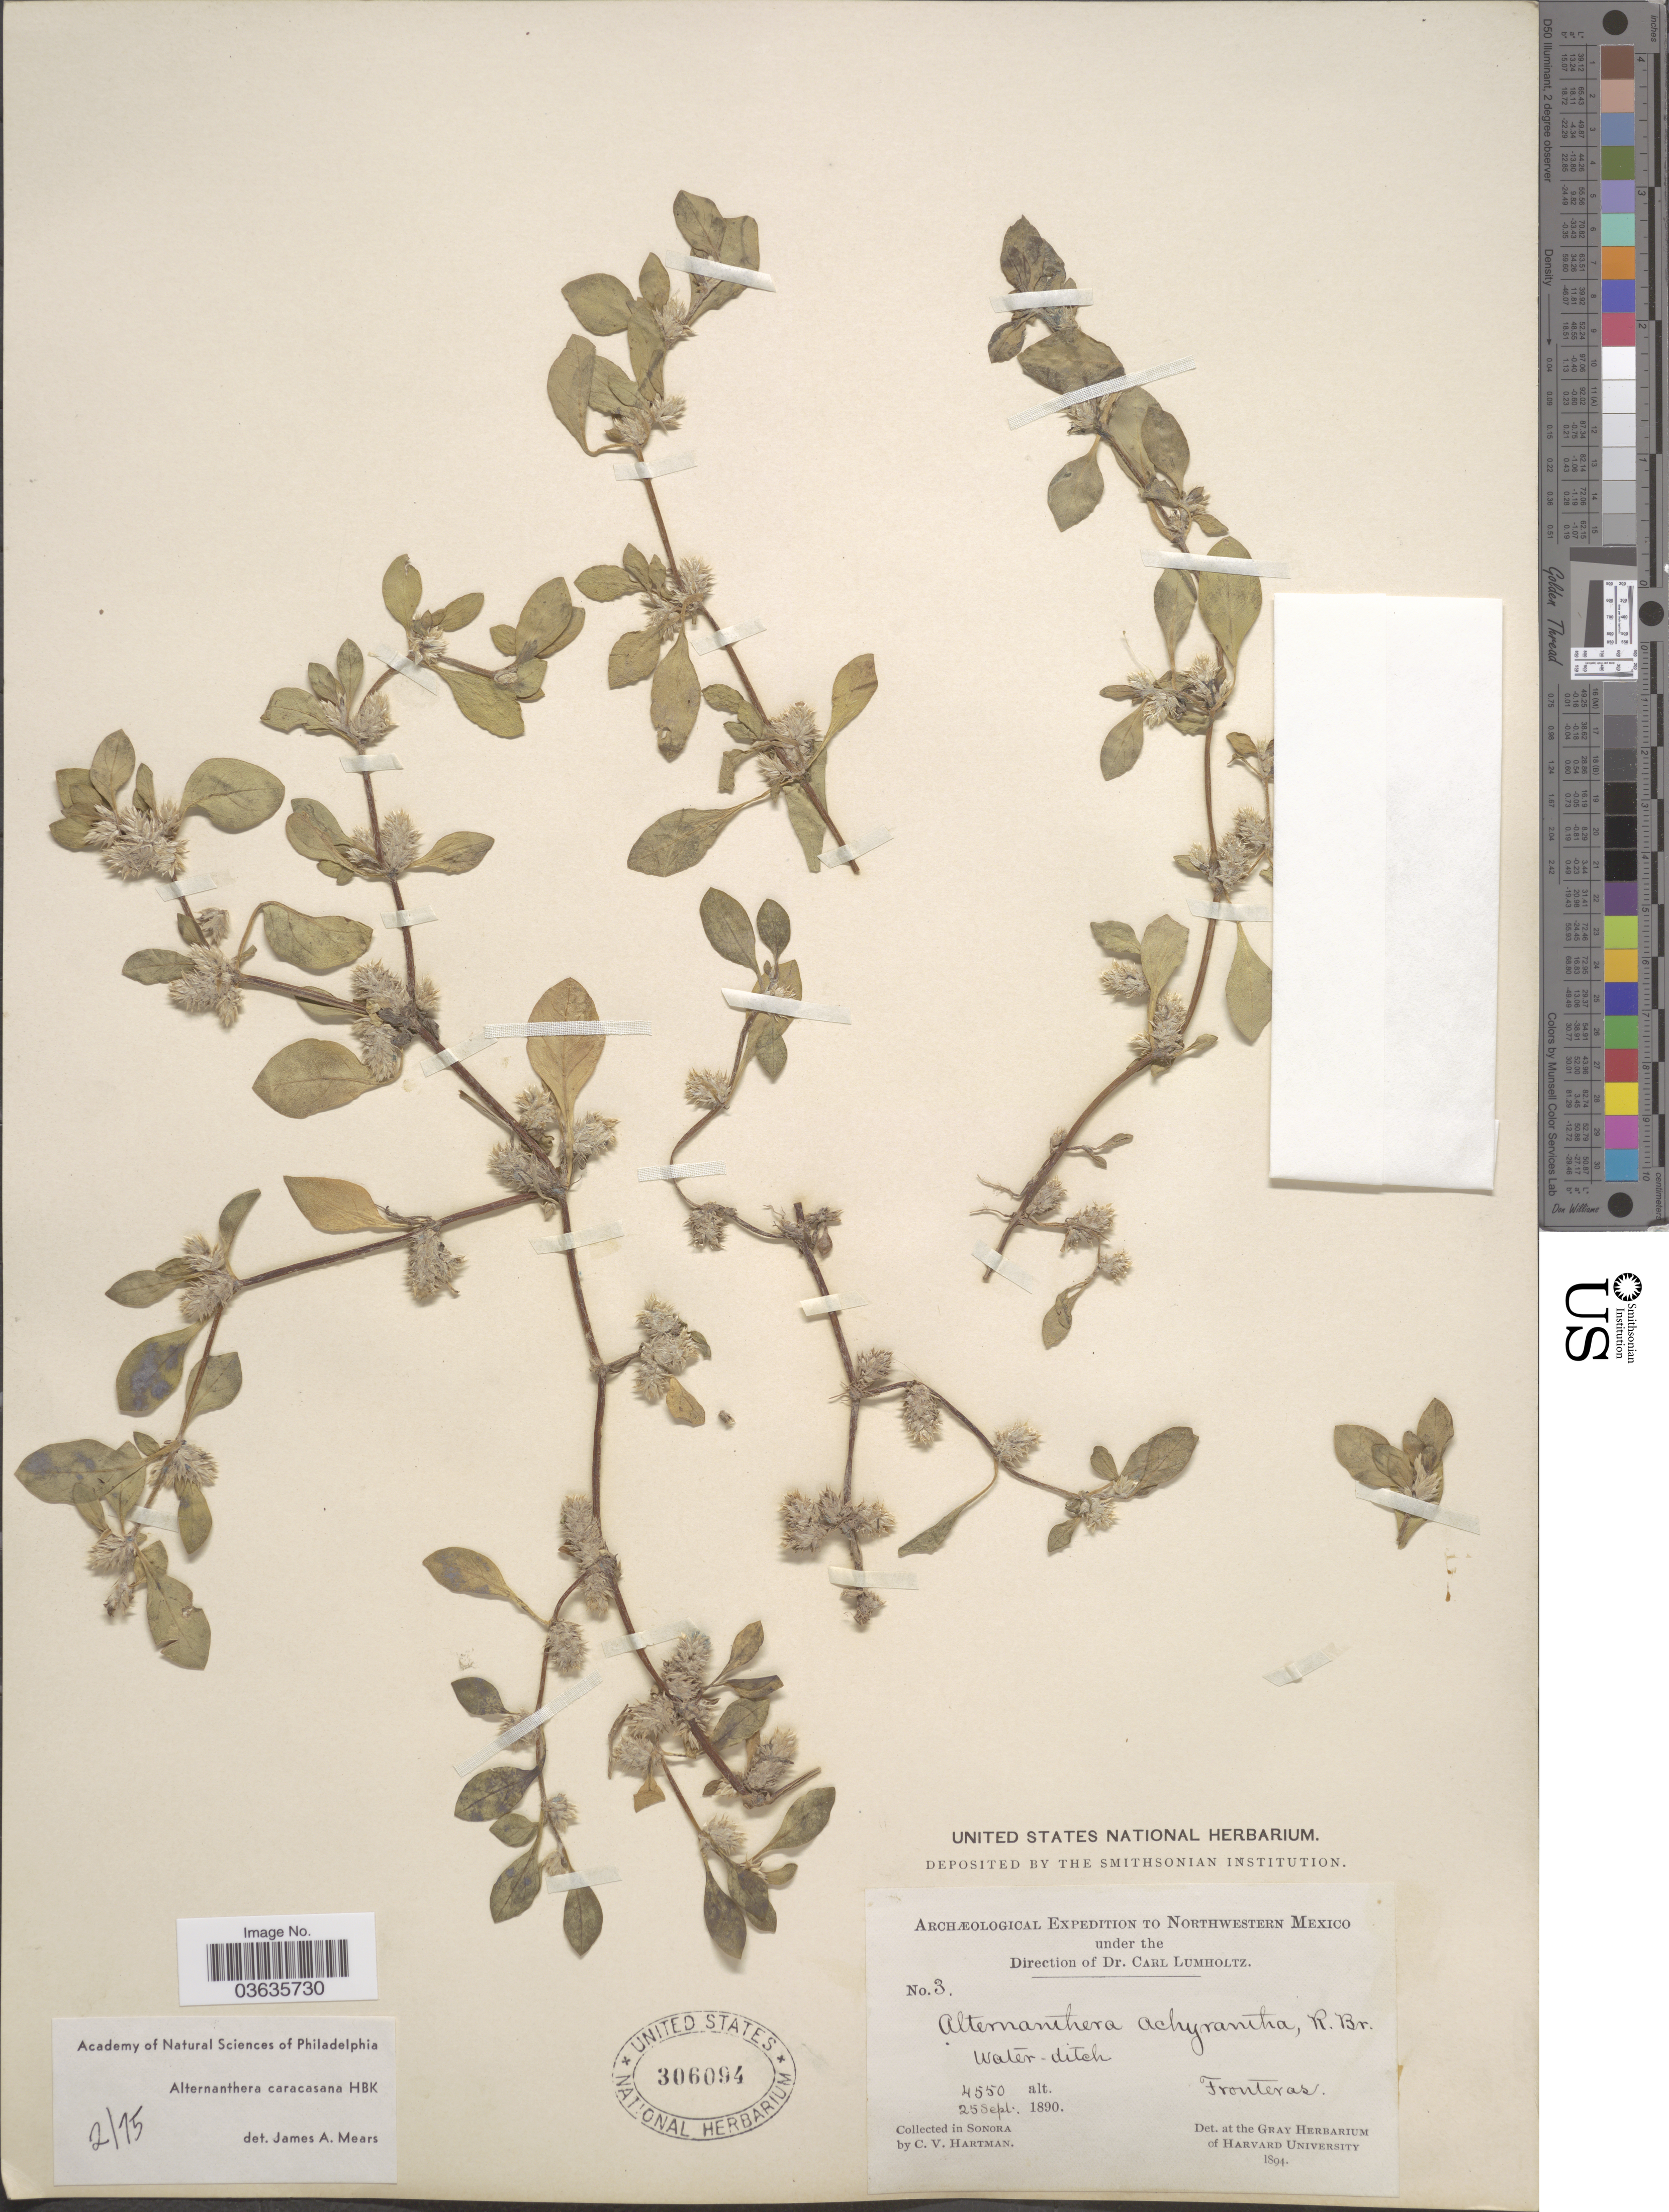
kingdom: Plantae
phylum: Tracheophyta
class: Magnoliopsida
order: Caryophyllales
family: Amaranthaceae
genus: Alternanthera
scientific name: Alternanthera caracasana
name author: Kunth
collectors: C. V. Hartman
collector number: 3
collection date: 1890-09-25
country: Mexico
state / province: Sonora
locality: Northwestern Mexico. Fronteras.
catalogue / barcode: US 306094